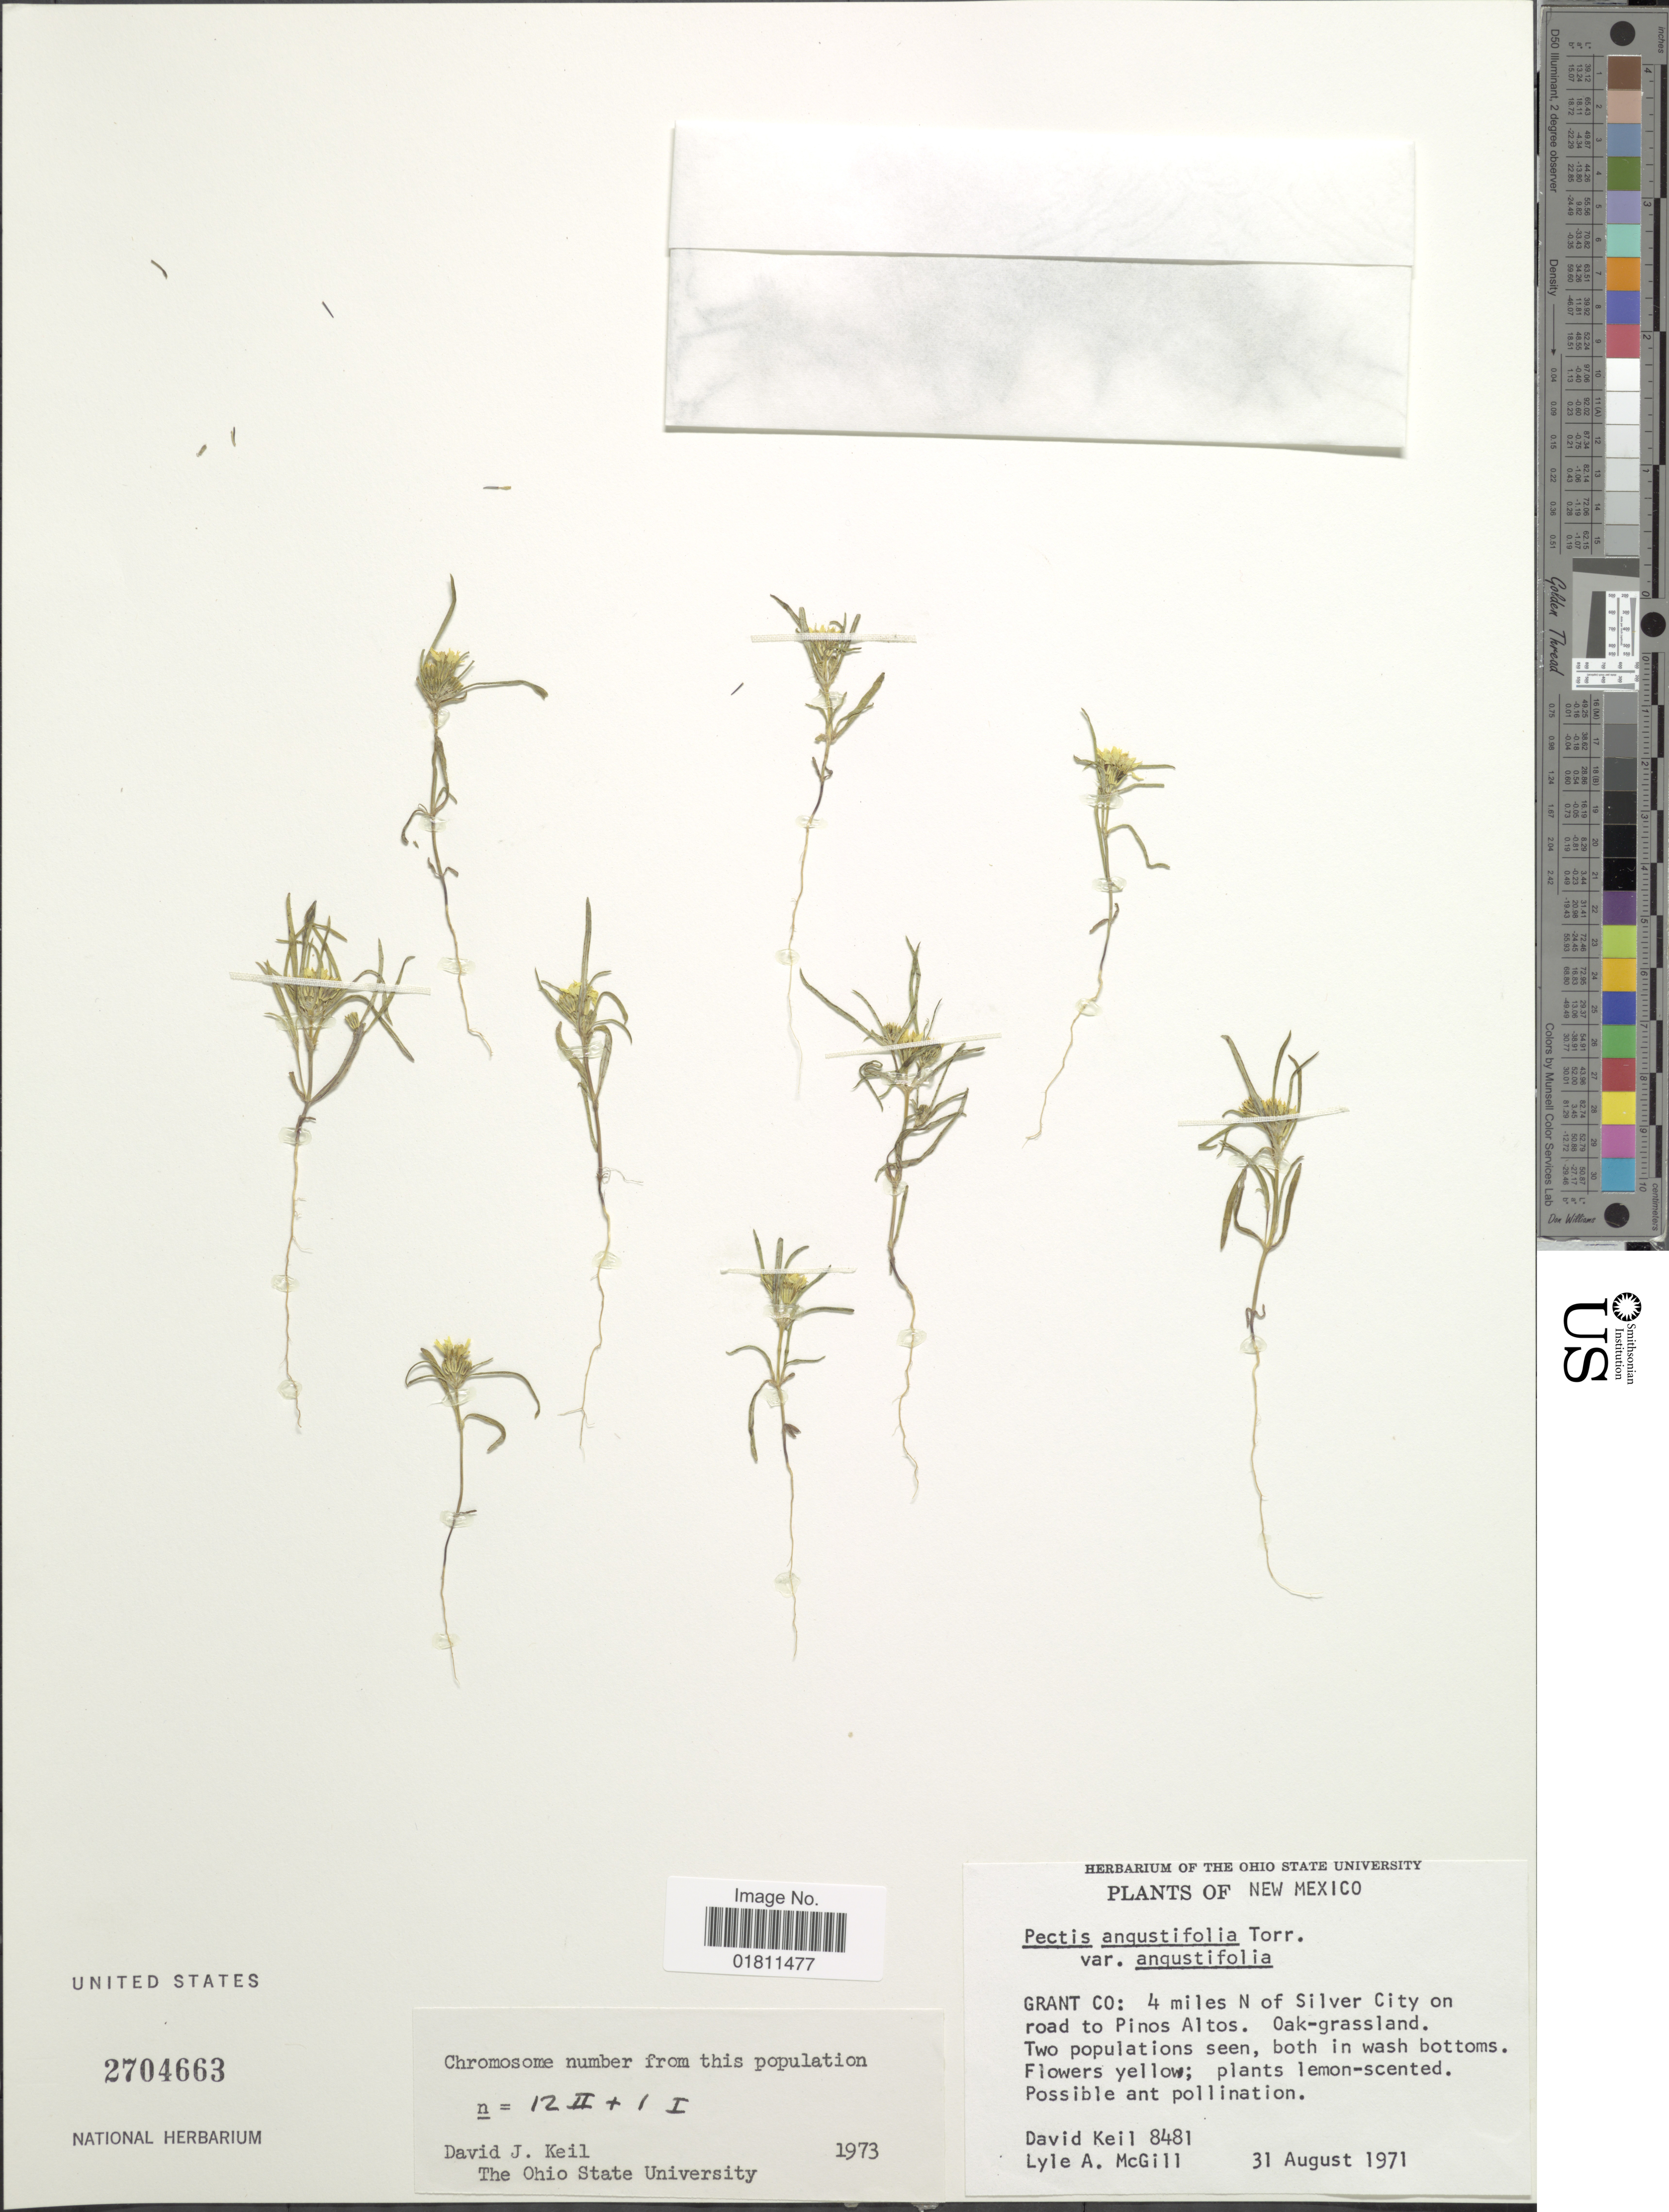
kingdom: Plantae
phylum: Tracheophyta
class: Magnoliopsida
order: Asterales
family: Asteraceae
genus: Pectis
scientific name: Pectis angustifolia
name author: Torr.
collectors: D. J. Keil & L. McGill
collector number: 8481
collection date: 1971-08-31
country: United States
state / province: New Mexico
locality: New Mexico. Grant Co: 4 miles N of Silver City on road to Pinos Altos. Oak-grassland.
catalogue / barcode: US 2704663